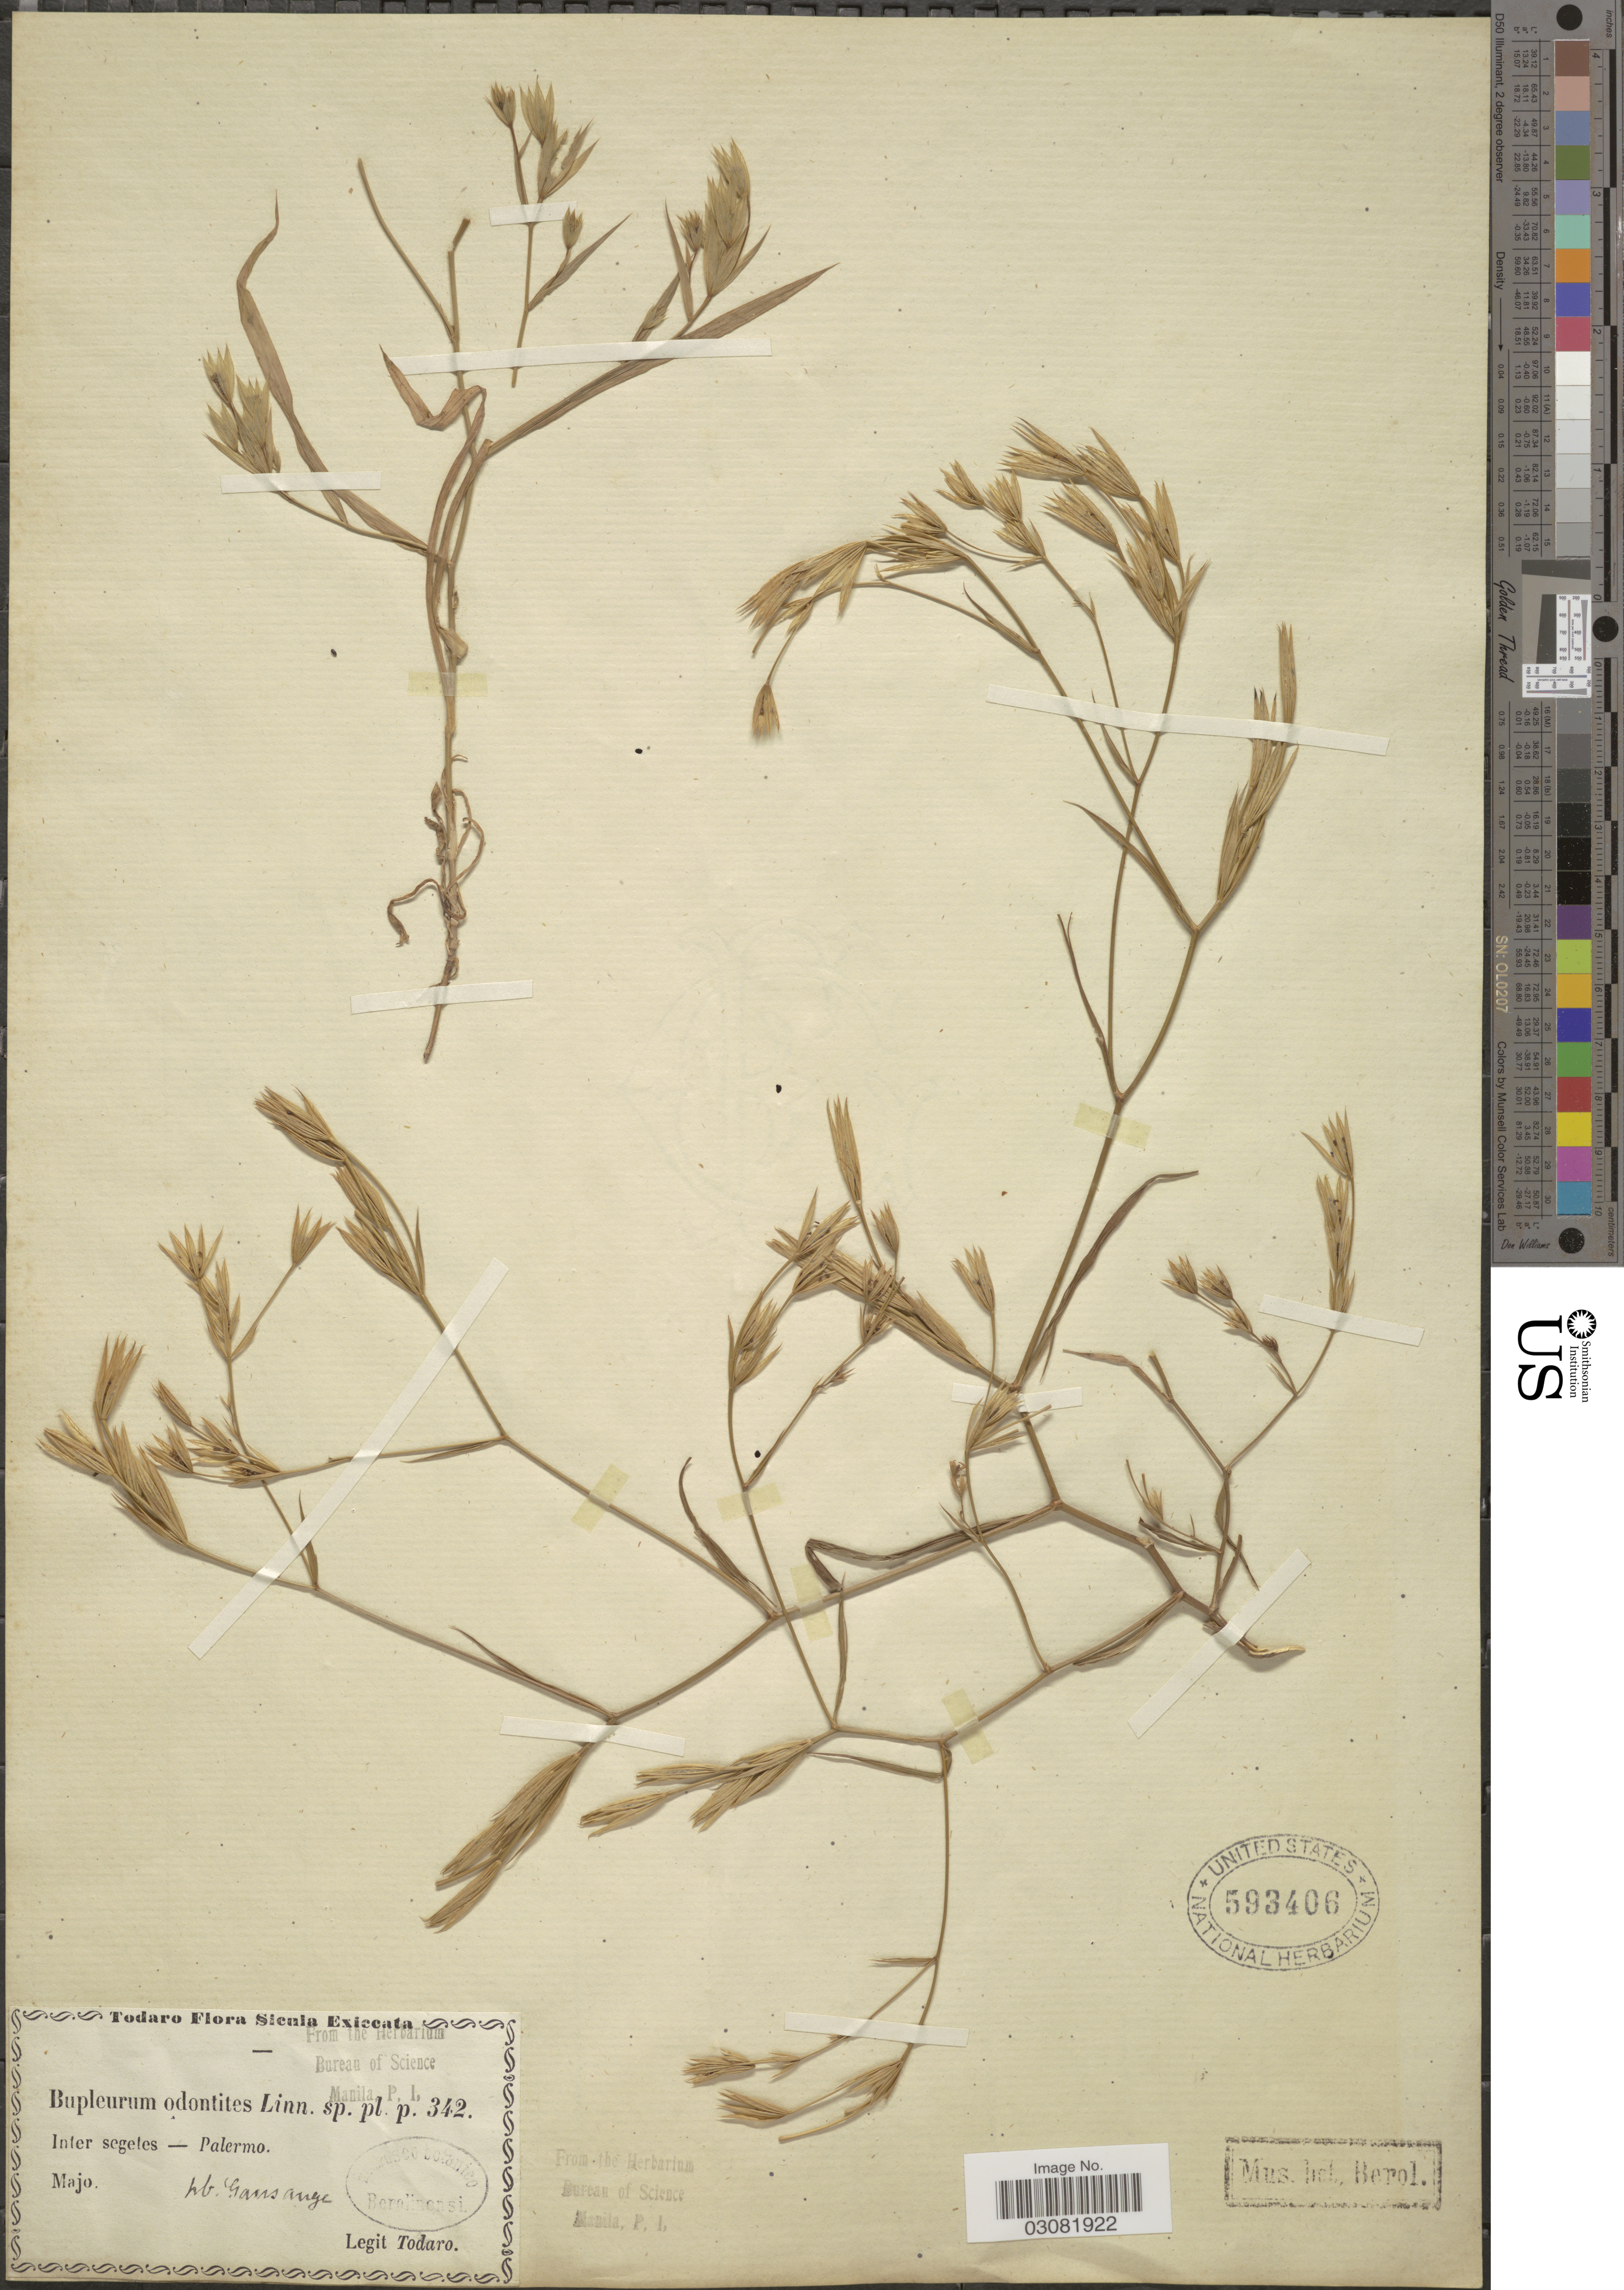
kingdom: Plantae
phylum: Tracheophyta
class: Magnoliopsida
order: Apiales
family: Apiaceae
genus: Bupleurum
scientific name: Bupleurum odontites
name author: L.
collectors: Todaro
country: Italy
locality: Inter segeles - Palermo.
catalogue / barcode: US 593406